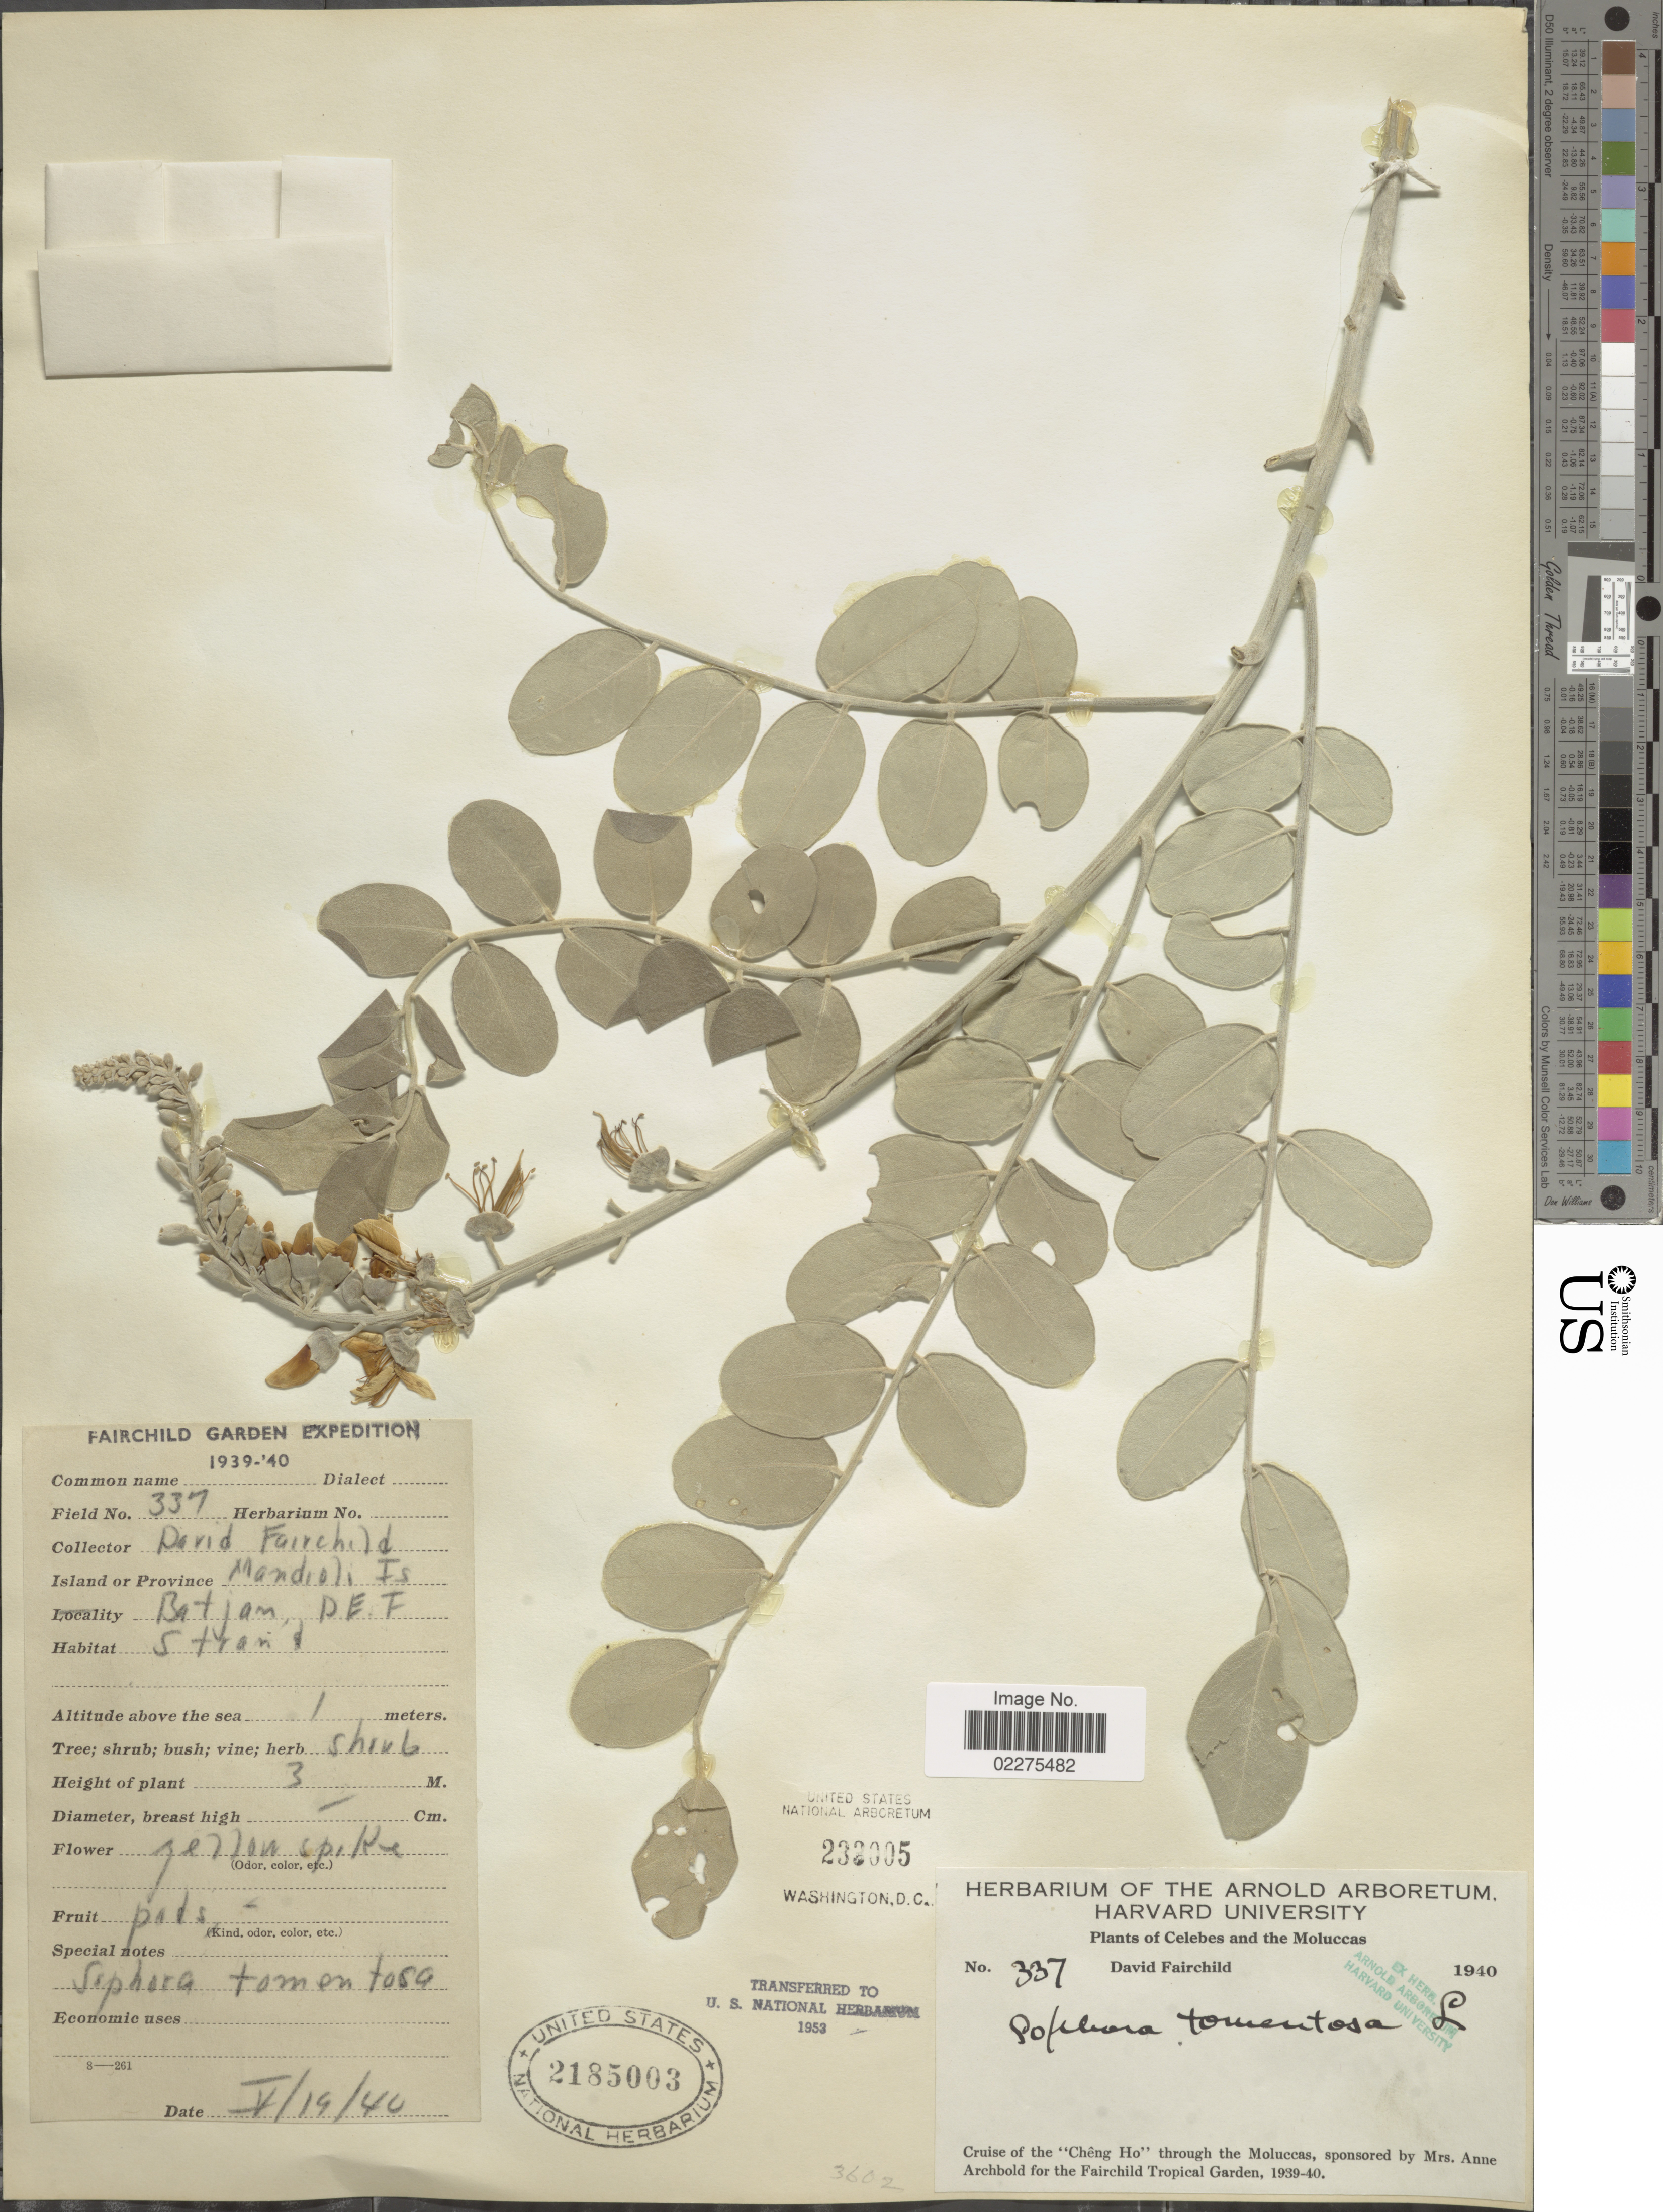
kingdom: Plantae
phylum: Tracheophyta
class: Magnoliopsida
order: Fabales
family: Fabaceae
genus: Sophora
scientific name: Sophora tomentosa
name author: L.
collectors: D. Fairchild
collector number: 337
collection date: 1940-05-19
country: Indonesia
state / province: Maluku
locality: Celebes and Moluccas, Mandioli Is. Batjam, D.E.F.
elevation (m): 1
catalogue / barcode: US 2185003